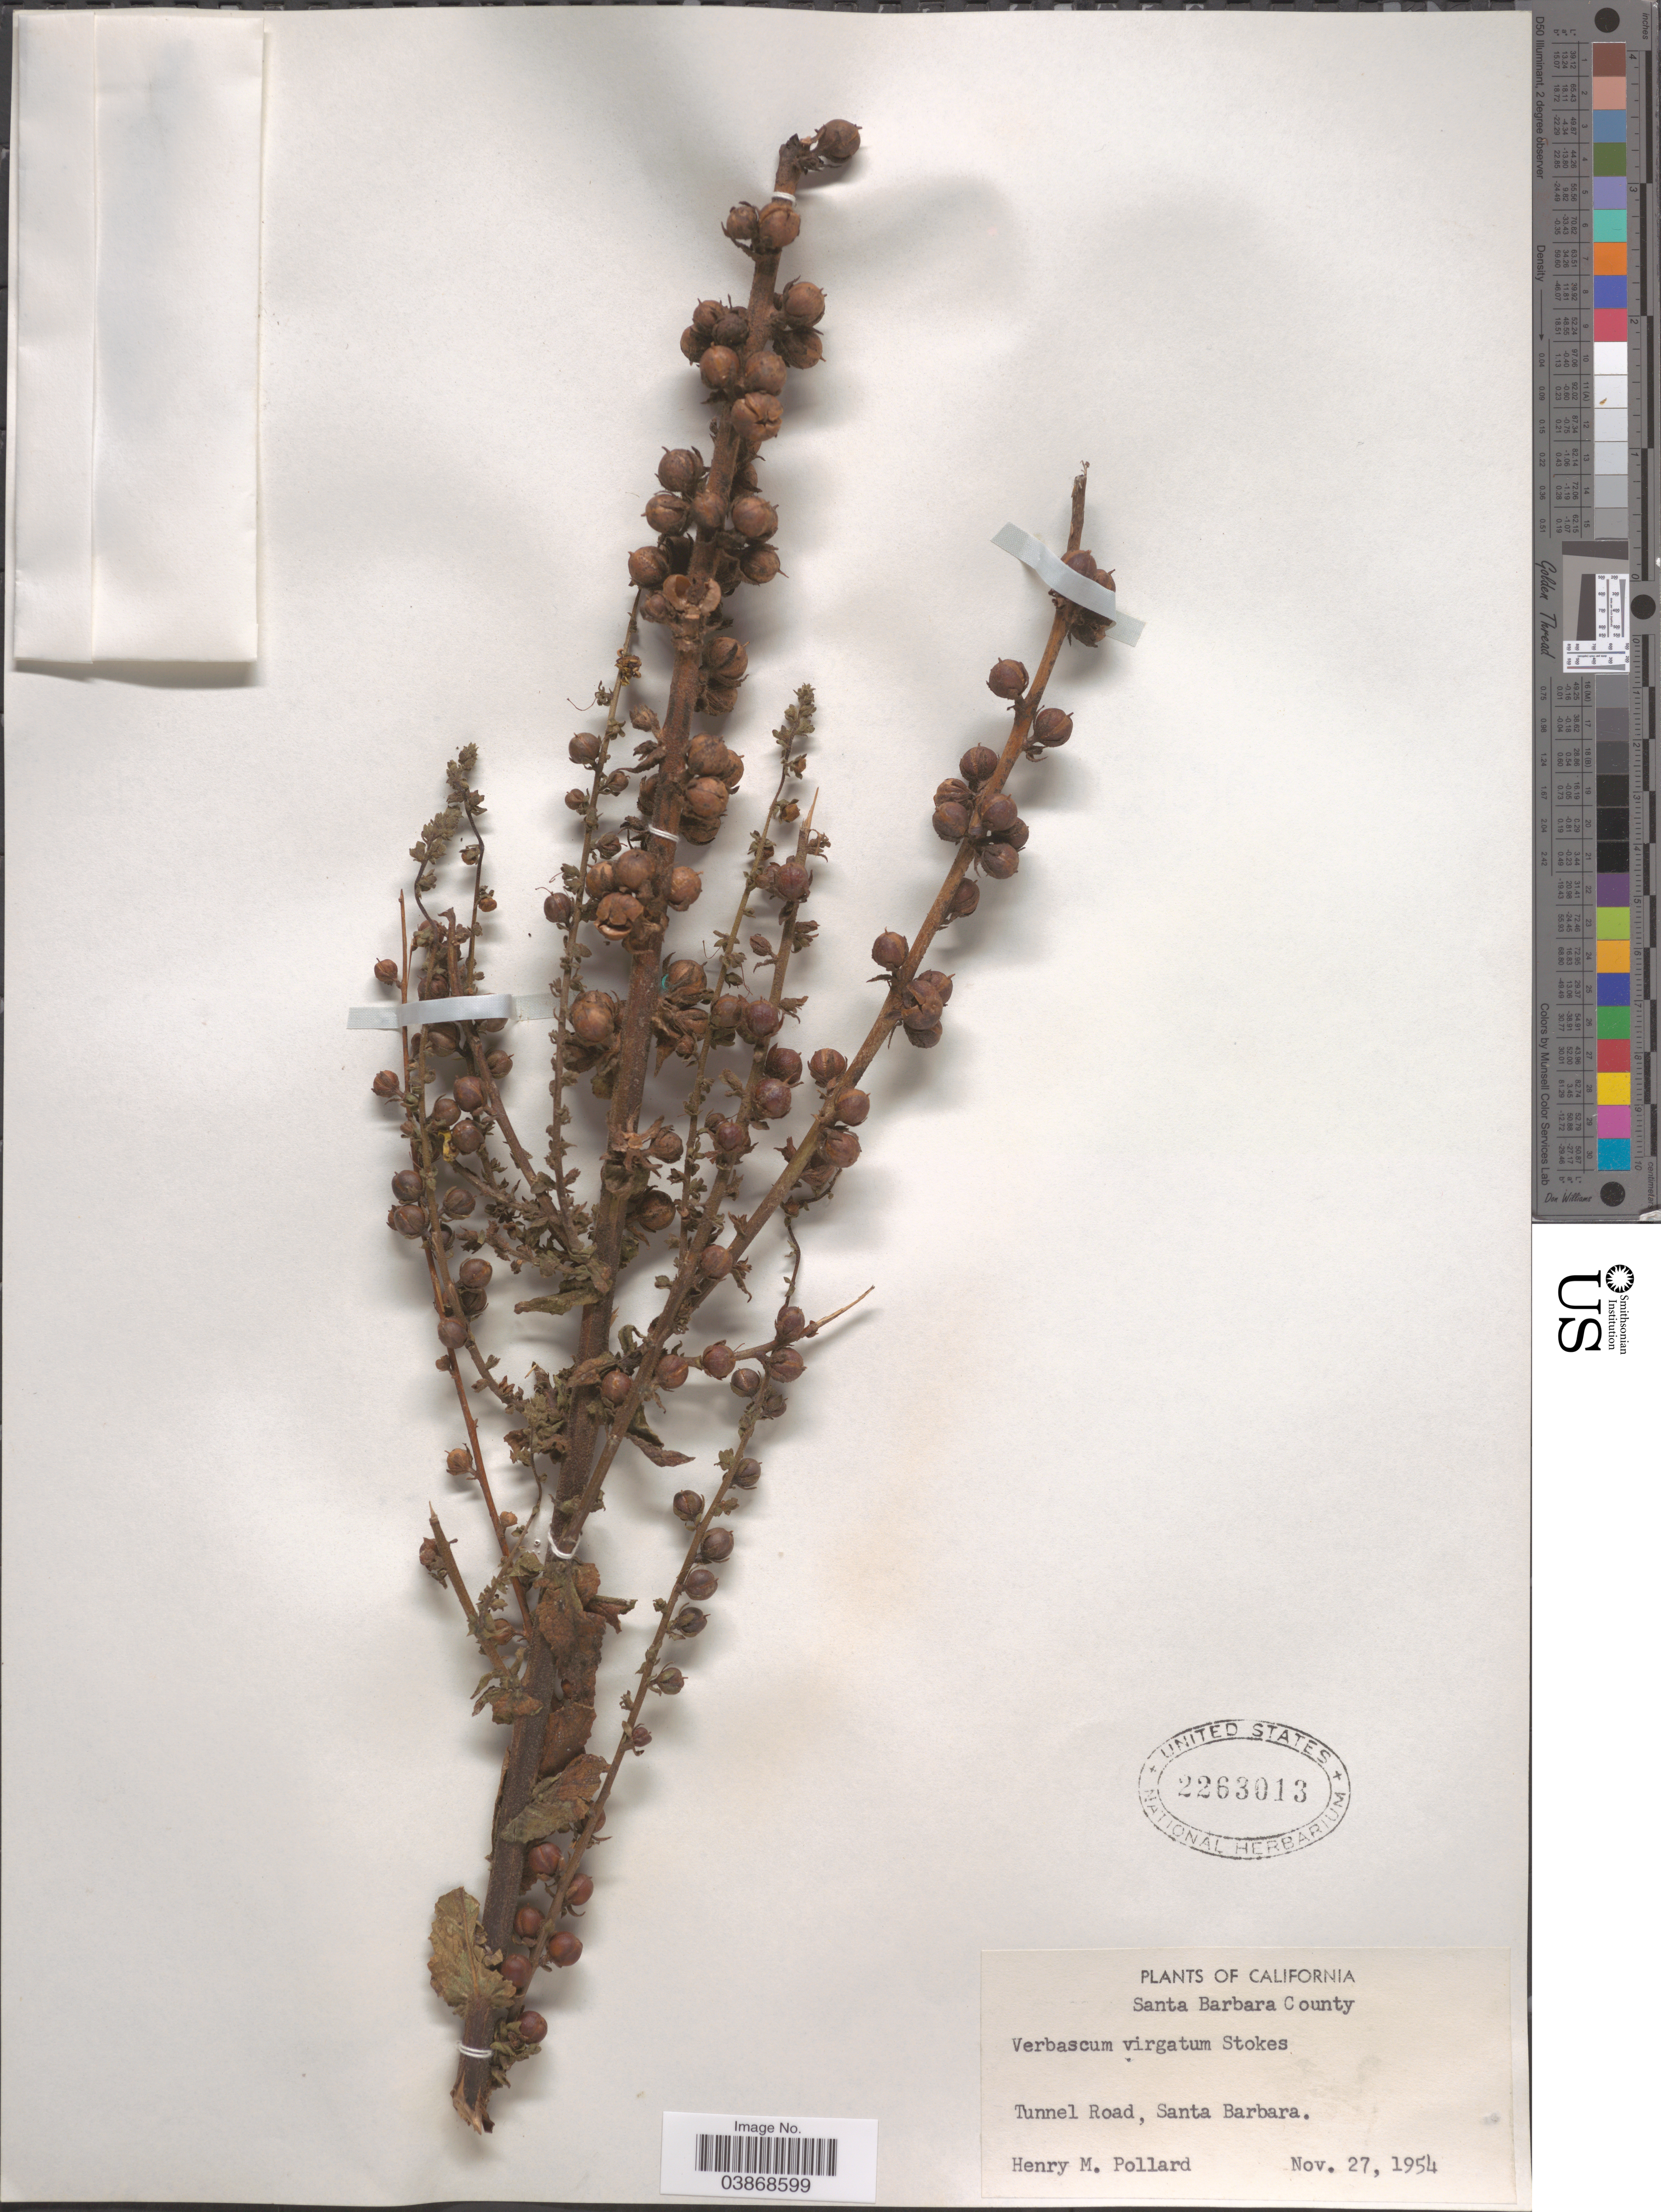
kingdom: Plantae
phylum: Tracheophyta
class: Magnoliopsida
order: Lamiales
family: Scrophulariaceae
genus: Verbascum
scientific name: Verbascum virgatum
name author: Stokes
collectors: H. M. Pollard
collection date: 1954-11-27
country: United States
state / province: California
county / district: Santa Barbara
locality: Santa Barbara County. Tunnel Road, Santa Barbara.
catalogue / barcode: US 2263013